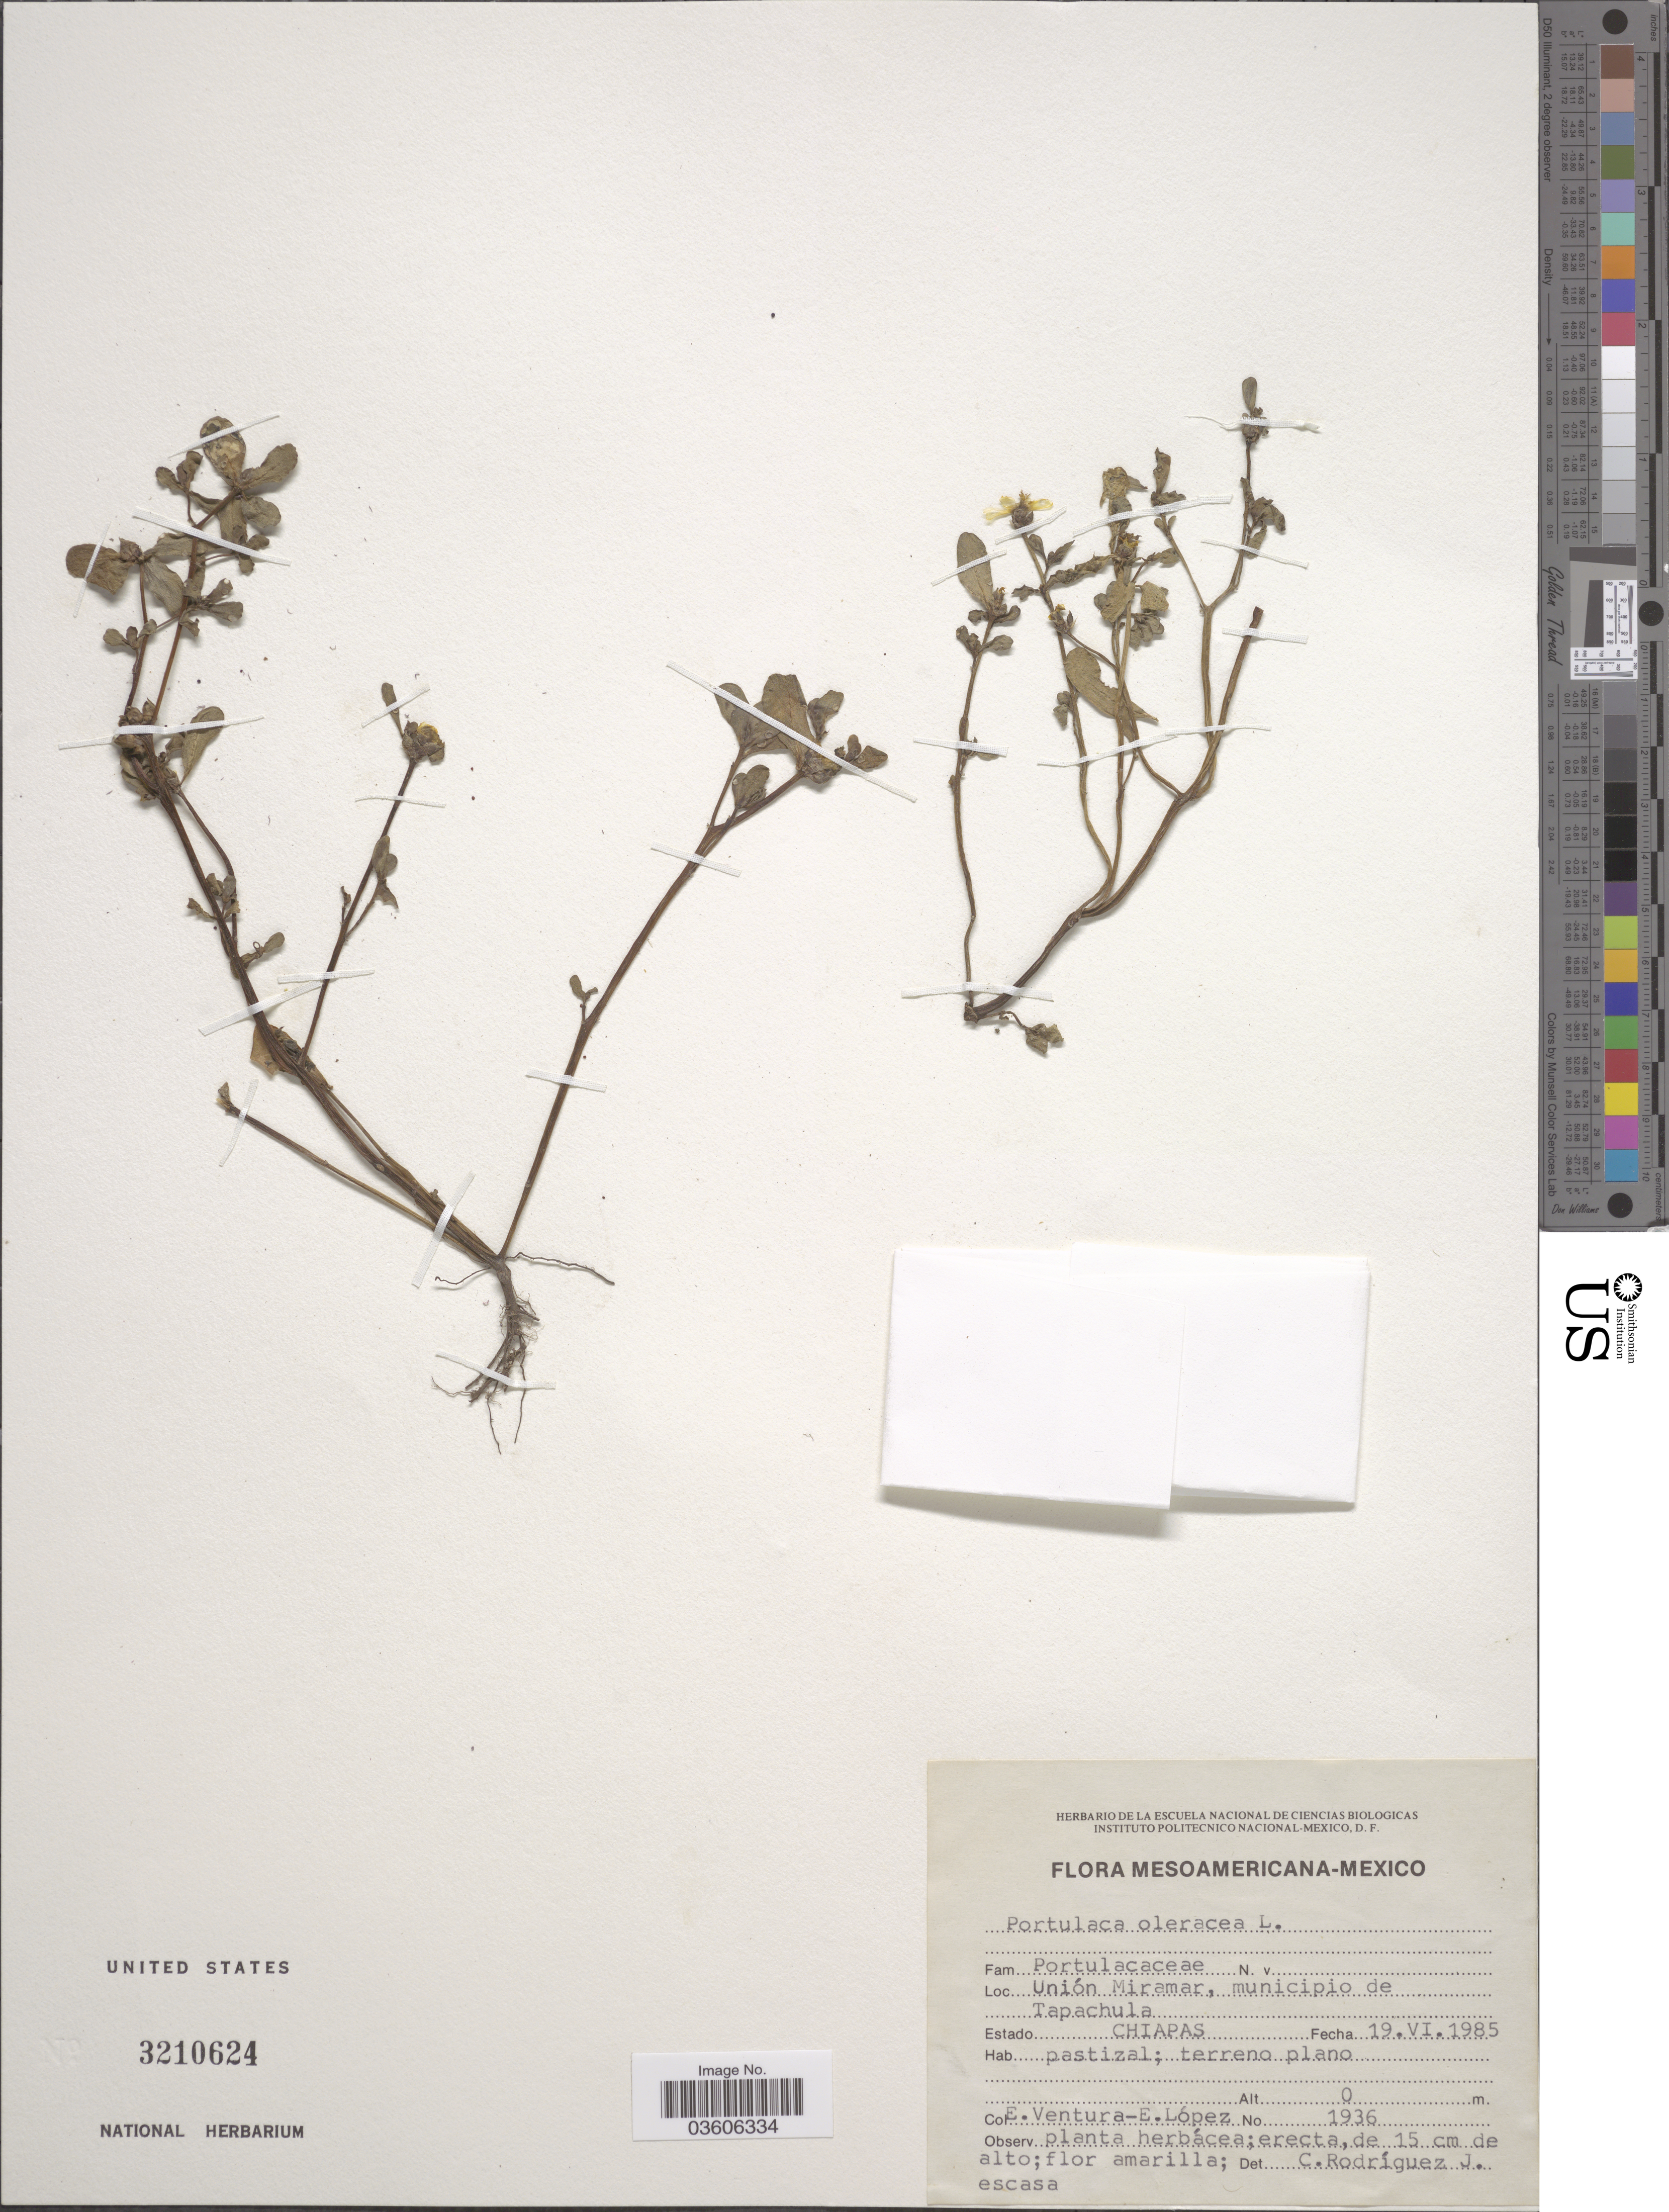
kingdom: Plantae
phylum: Tracheophyta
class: Magnoliopsida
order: Caryophyllales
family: Portulacaceae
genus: Portulaca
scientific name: Portulaca oleracea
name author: L.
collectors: E. Ventura & E. López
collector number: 1936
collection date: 1985-06-19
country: Mexico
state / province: Chiapas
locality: Unión Miramar, municipio de Tapachula.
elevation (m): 0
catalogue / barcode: US 3210624